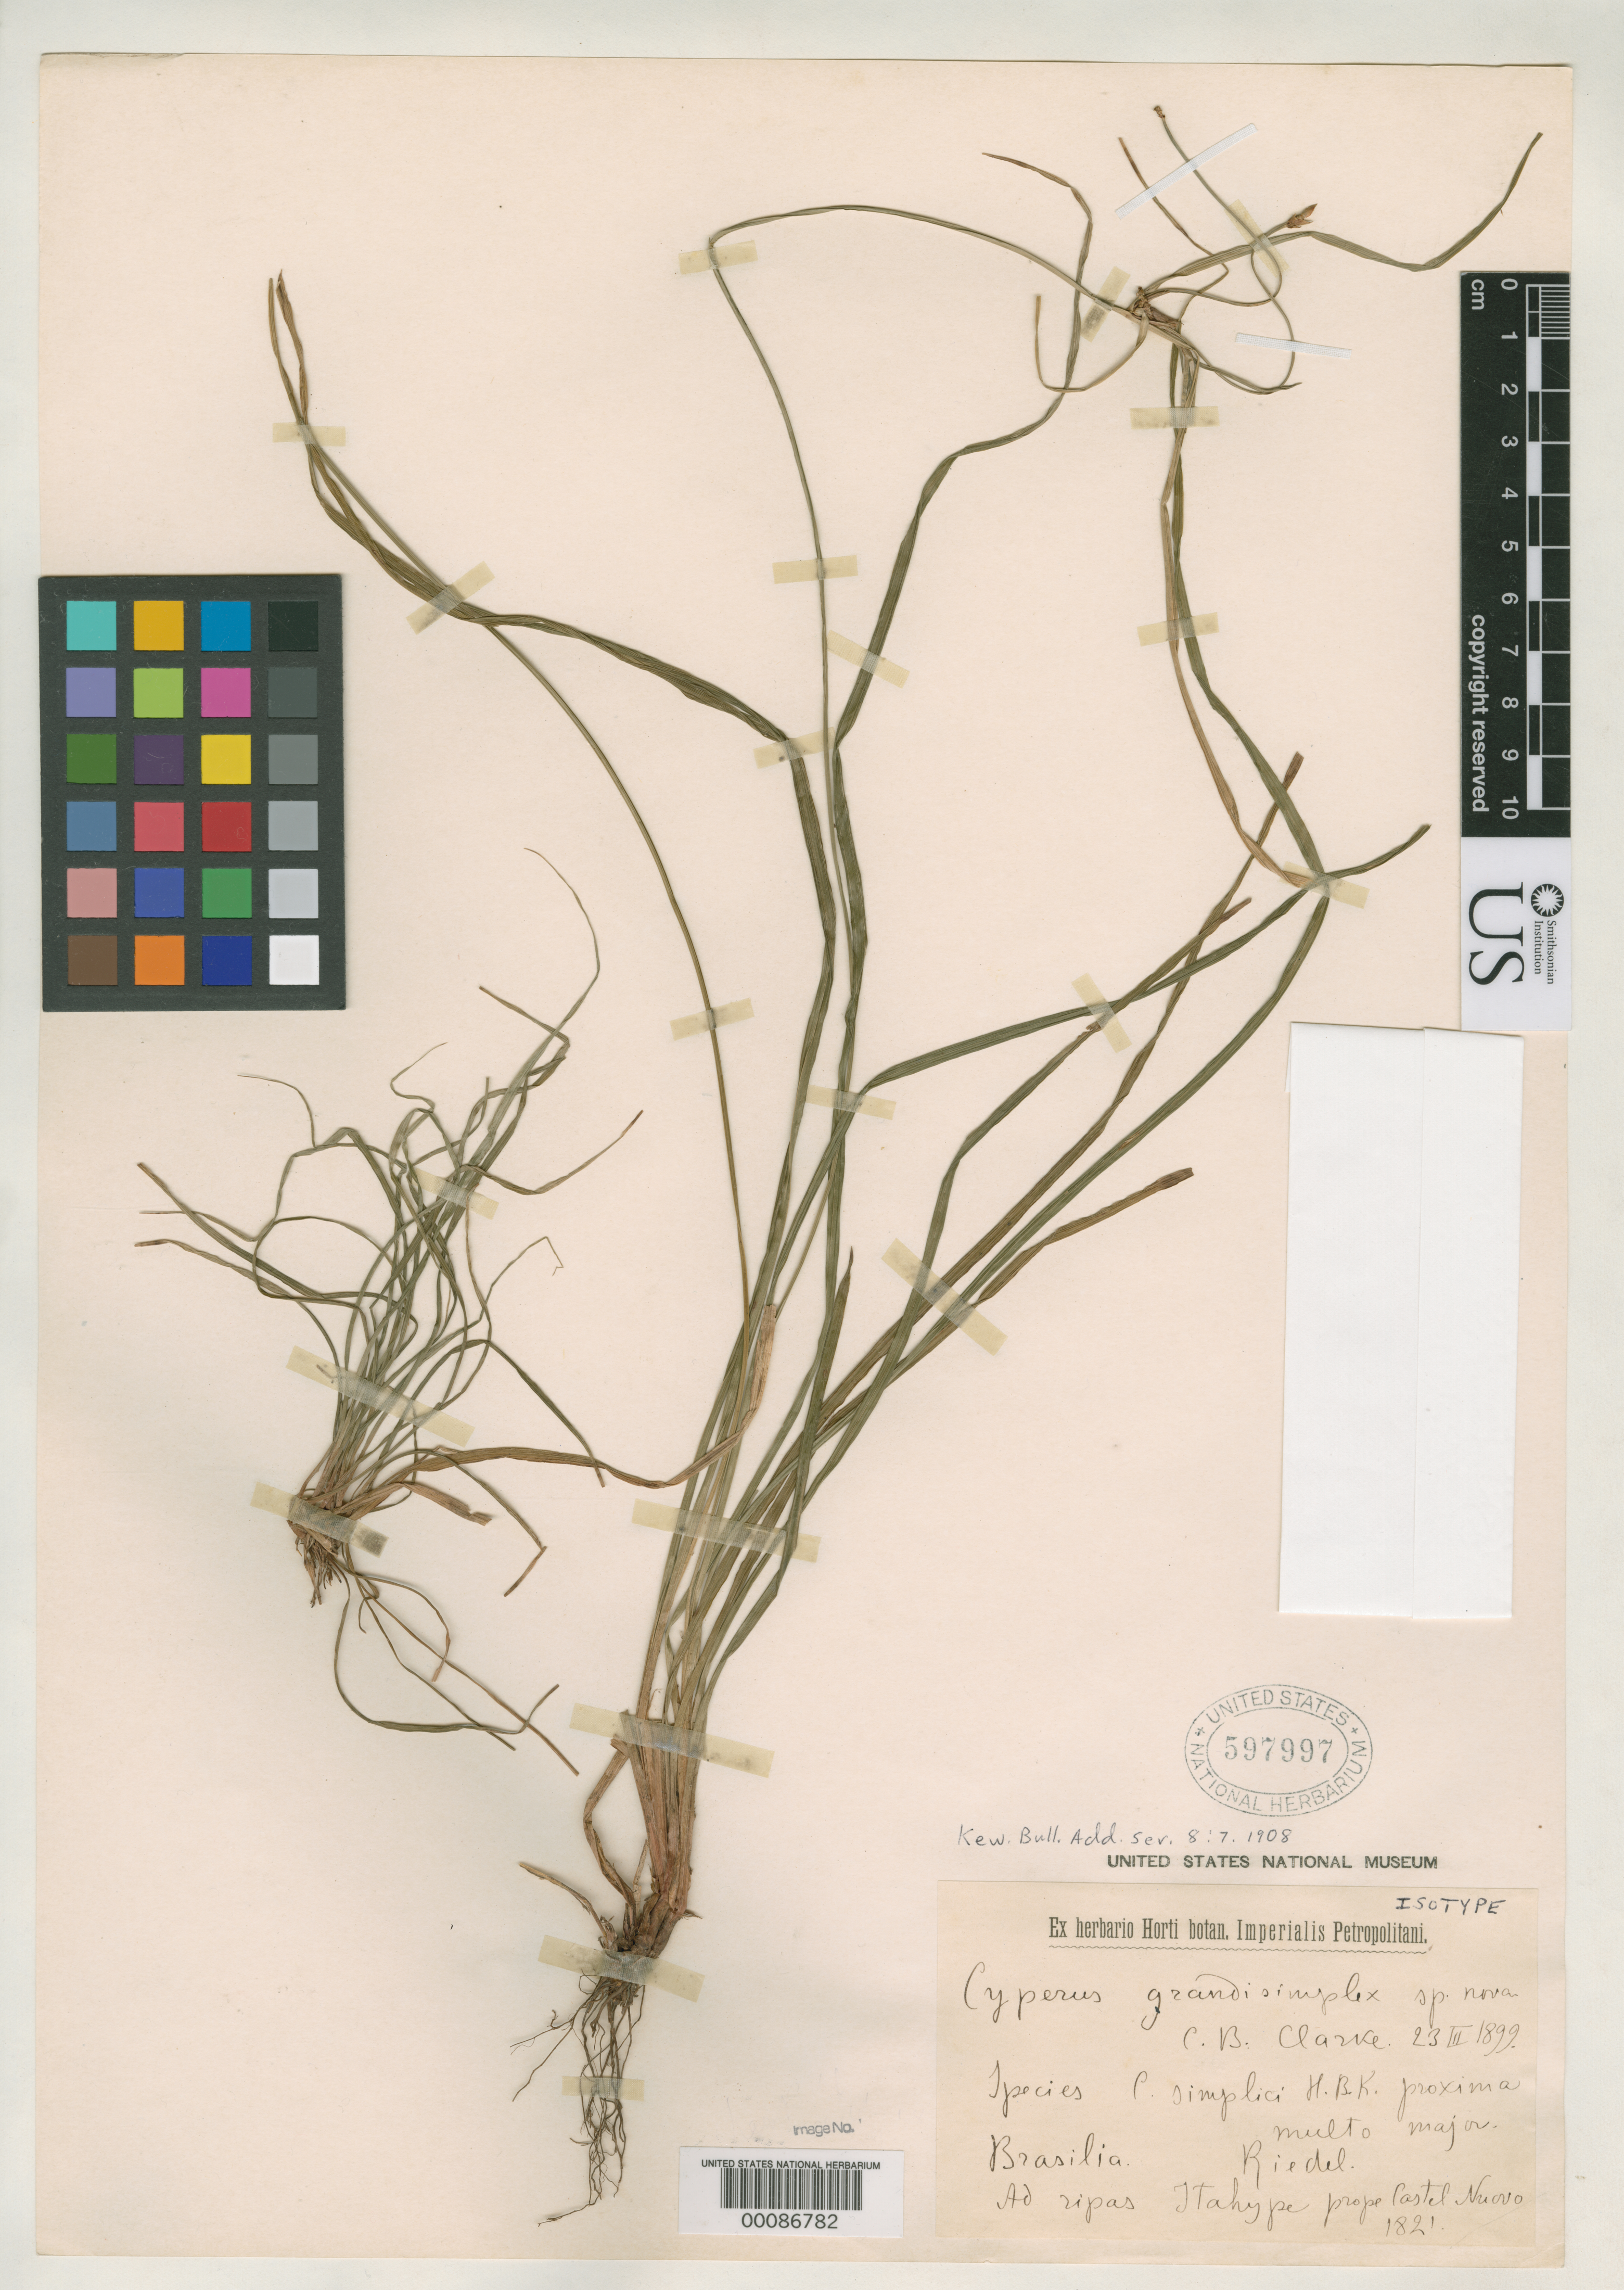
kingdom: Plantae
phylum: Tracheophyta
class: Liliopsida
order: Poales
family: Cyperaceae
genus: Cyperus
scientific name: Cyperus grandisimplex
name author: C.B. Clarke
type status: Isotype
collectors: L. Riedel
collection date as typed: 1821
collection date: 1821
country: Brazil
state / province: Distrito Federal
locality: Brazilia.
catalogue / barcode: US 597997